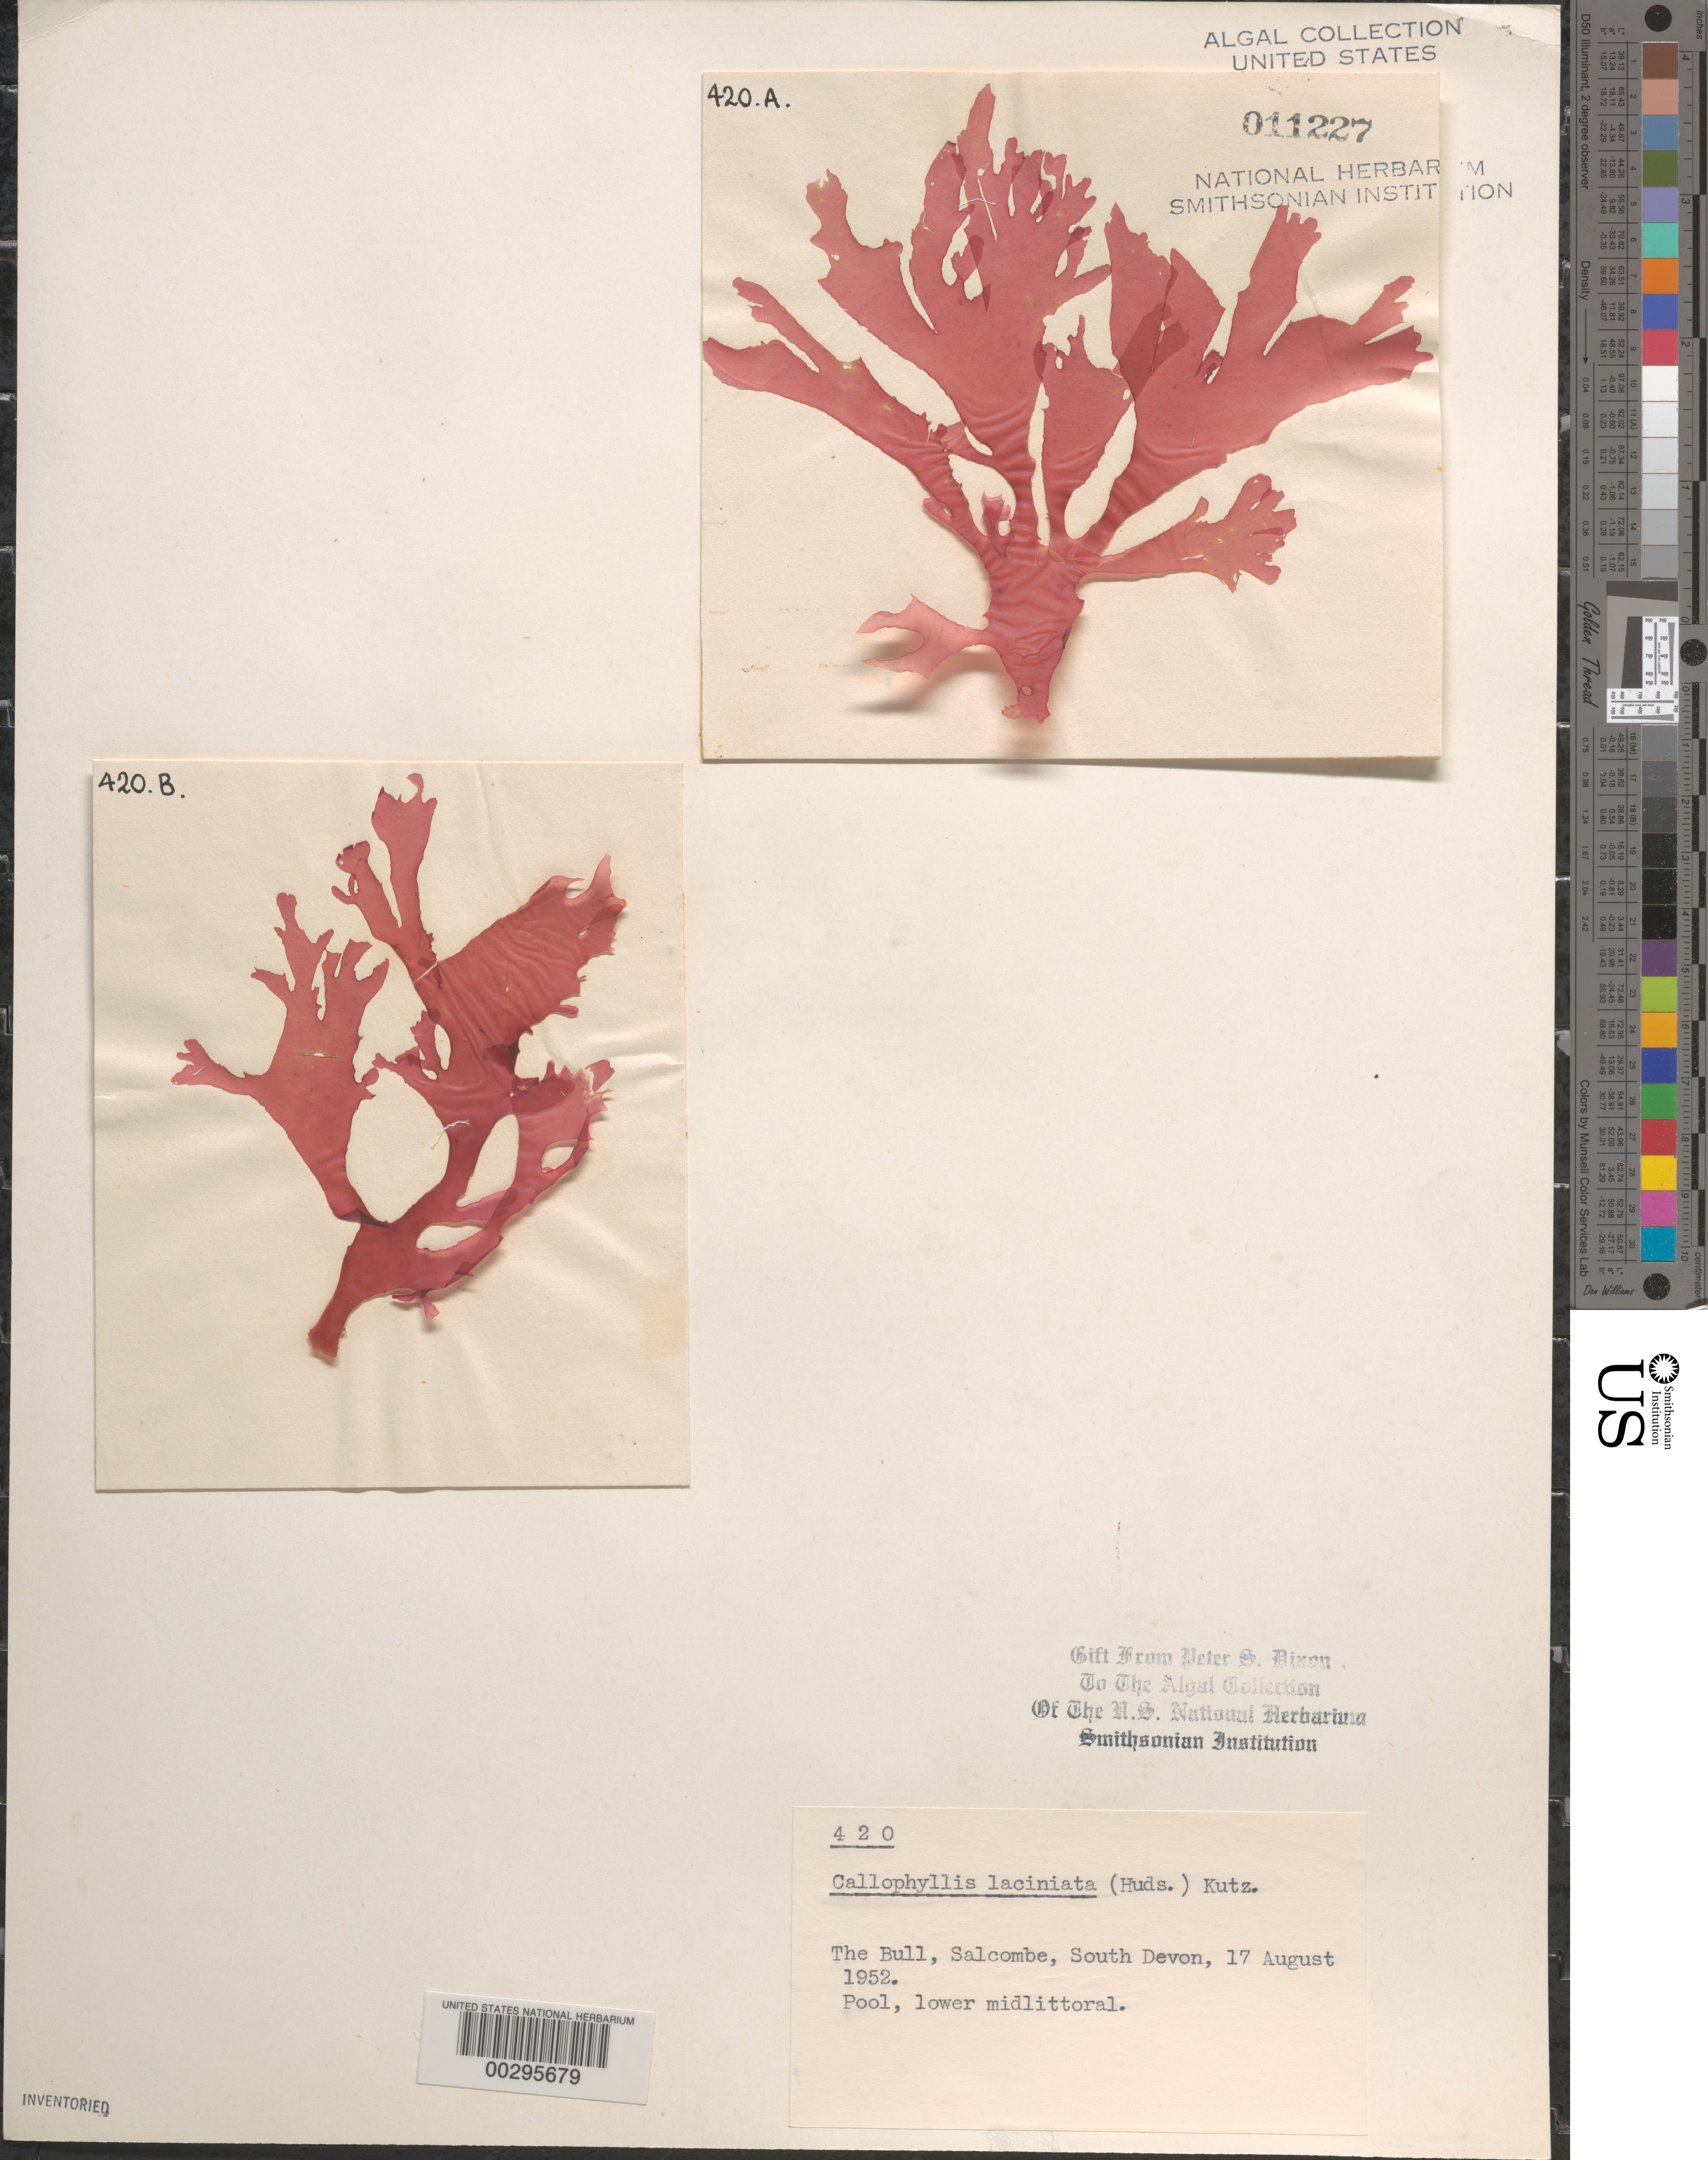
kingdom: Plantae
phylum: Rhodophyta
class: Florideophyceae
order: Gigartinales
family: Kallymeniaceae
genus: Metacallophyllis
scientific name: Metacallophyllis laciniata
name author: (Hudson) Vergés & L. Le Gall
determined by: Algae name updating Project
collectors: P. S. Dixon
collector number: PSD 420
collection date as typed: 17 Aug 1952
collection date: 1952-08-17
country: United Kingdom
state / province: England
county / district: Devon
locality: The Bull, near Salcombe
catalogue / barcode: US 11227